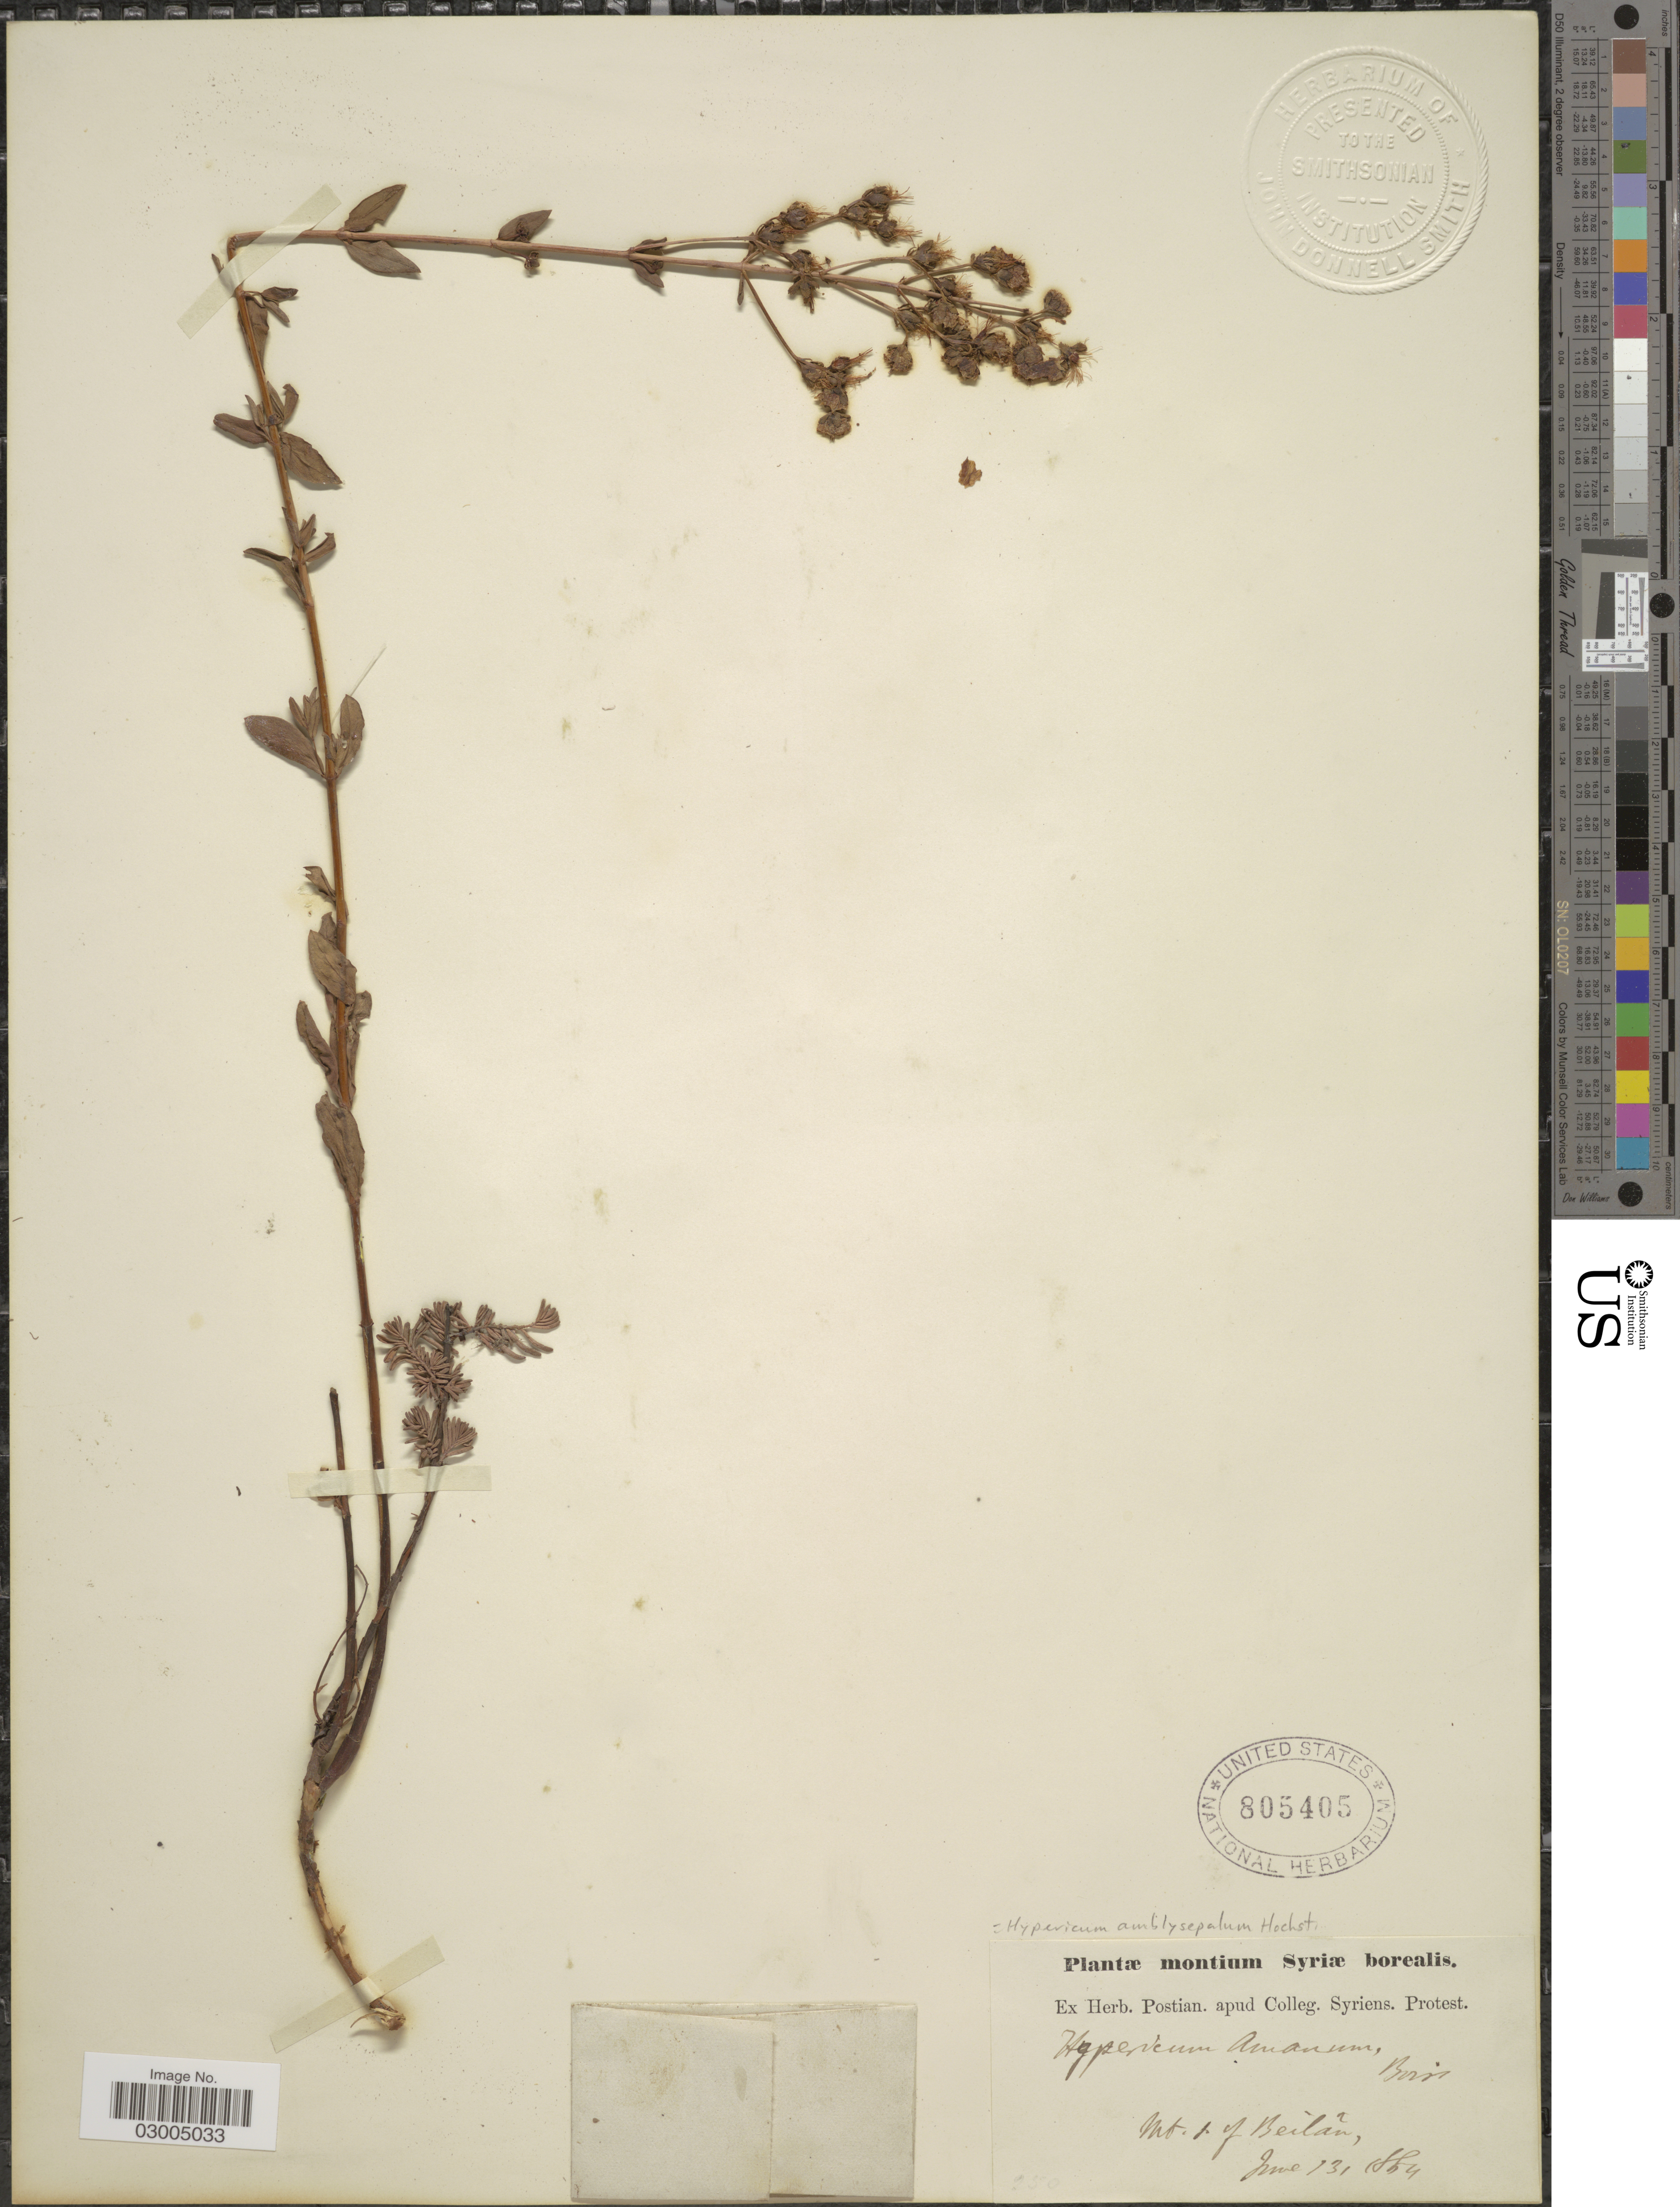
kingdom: Plantae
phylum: Tracheophyta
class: Magnoliopsida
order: Malpighiales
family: Hypericaceae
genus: Hypericum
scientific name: Hypericum amblysepalum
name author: Hochst.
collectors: ex herb. Postian. apud Colleg. Syriens. Protest. USE "Fannie P. A. Shepard" (10308853) AS PRIMARY COLLECTOR INSTEAD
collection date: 1854-06-13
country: Syria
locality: Syriæ borealis. Mt. s. [interpreted] of Beilan.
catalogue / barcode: US 805405